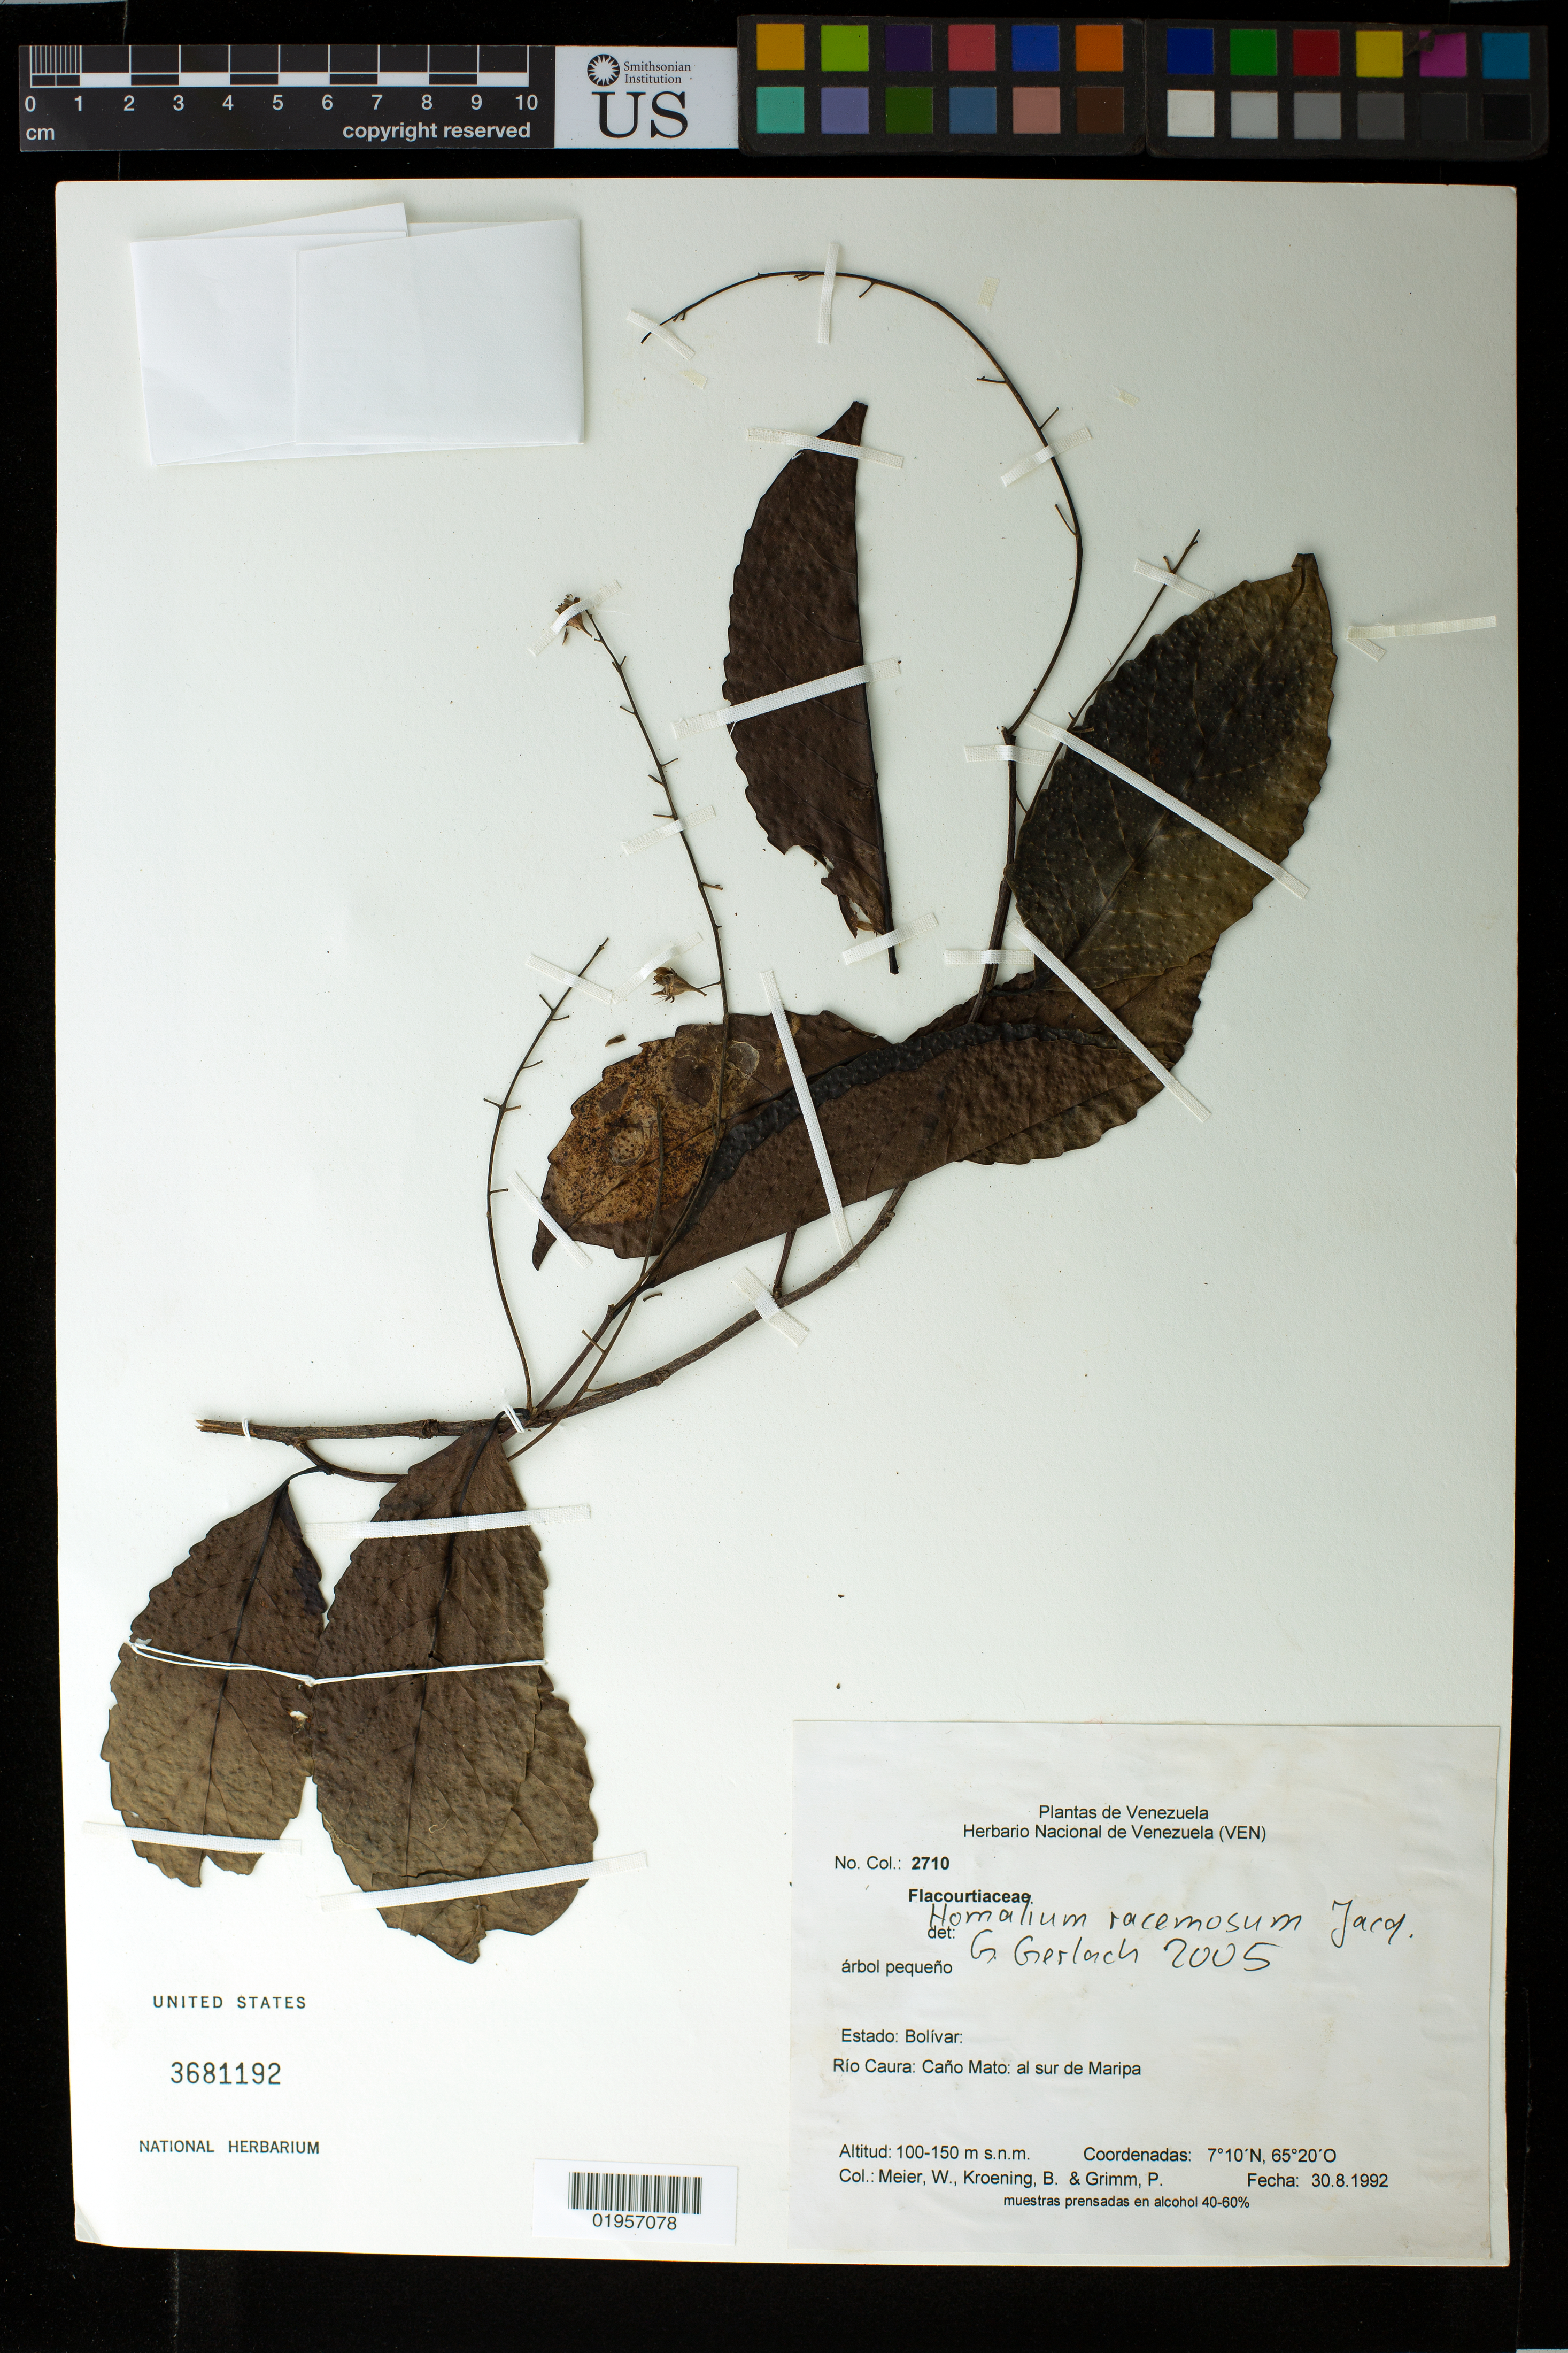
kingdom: Plantae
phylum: Tracheophyta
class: Magnoliopsida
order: Malpighiales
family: Salicaceae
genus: Homalium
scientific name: Homalium racemosum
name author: Jacq.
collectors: W. Meier, B. Kroening & P. Grimm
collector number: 2710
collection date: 1992-08-30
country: Venezuela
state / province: Bolivar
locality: Rio Caura, Cano Mato: al sur de Maripa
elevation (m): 100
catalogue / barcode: US 3681192